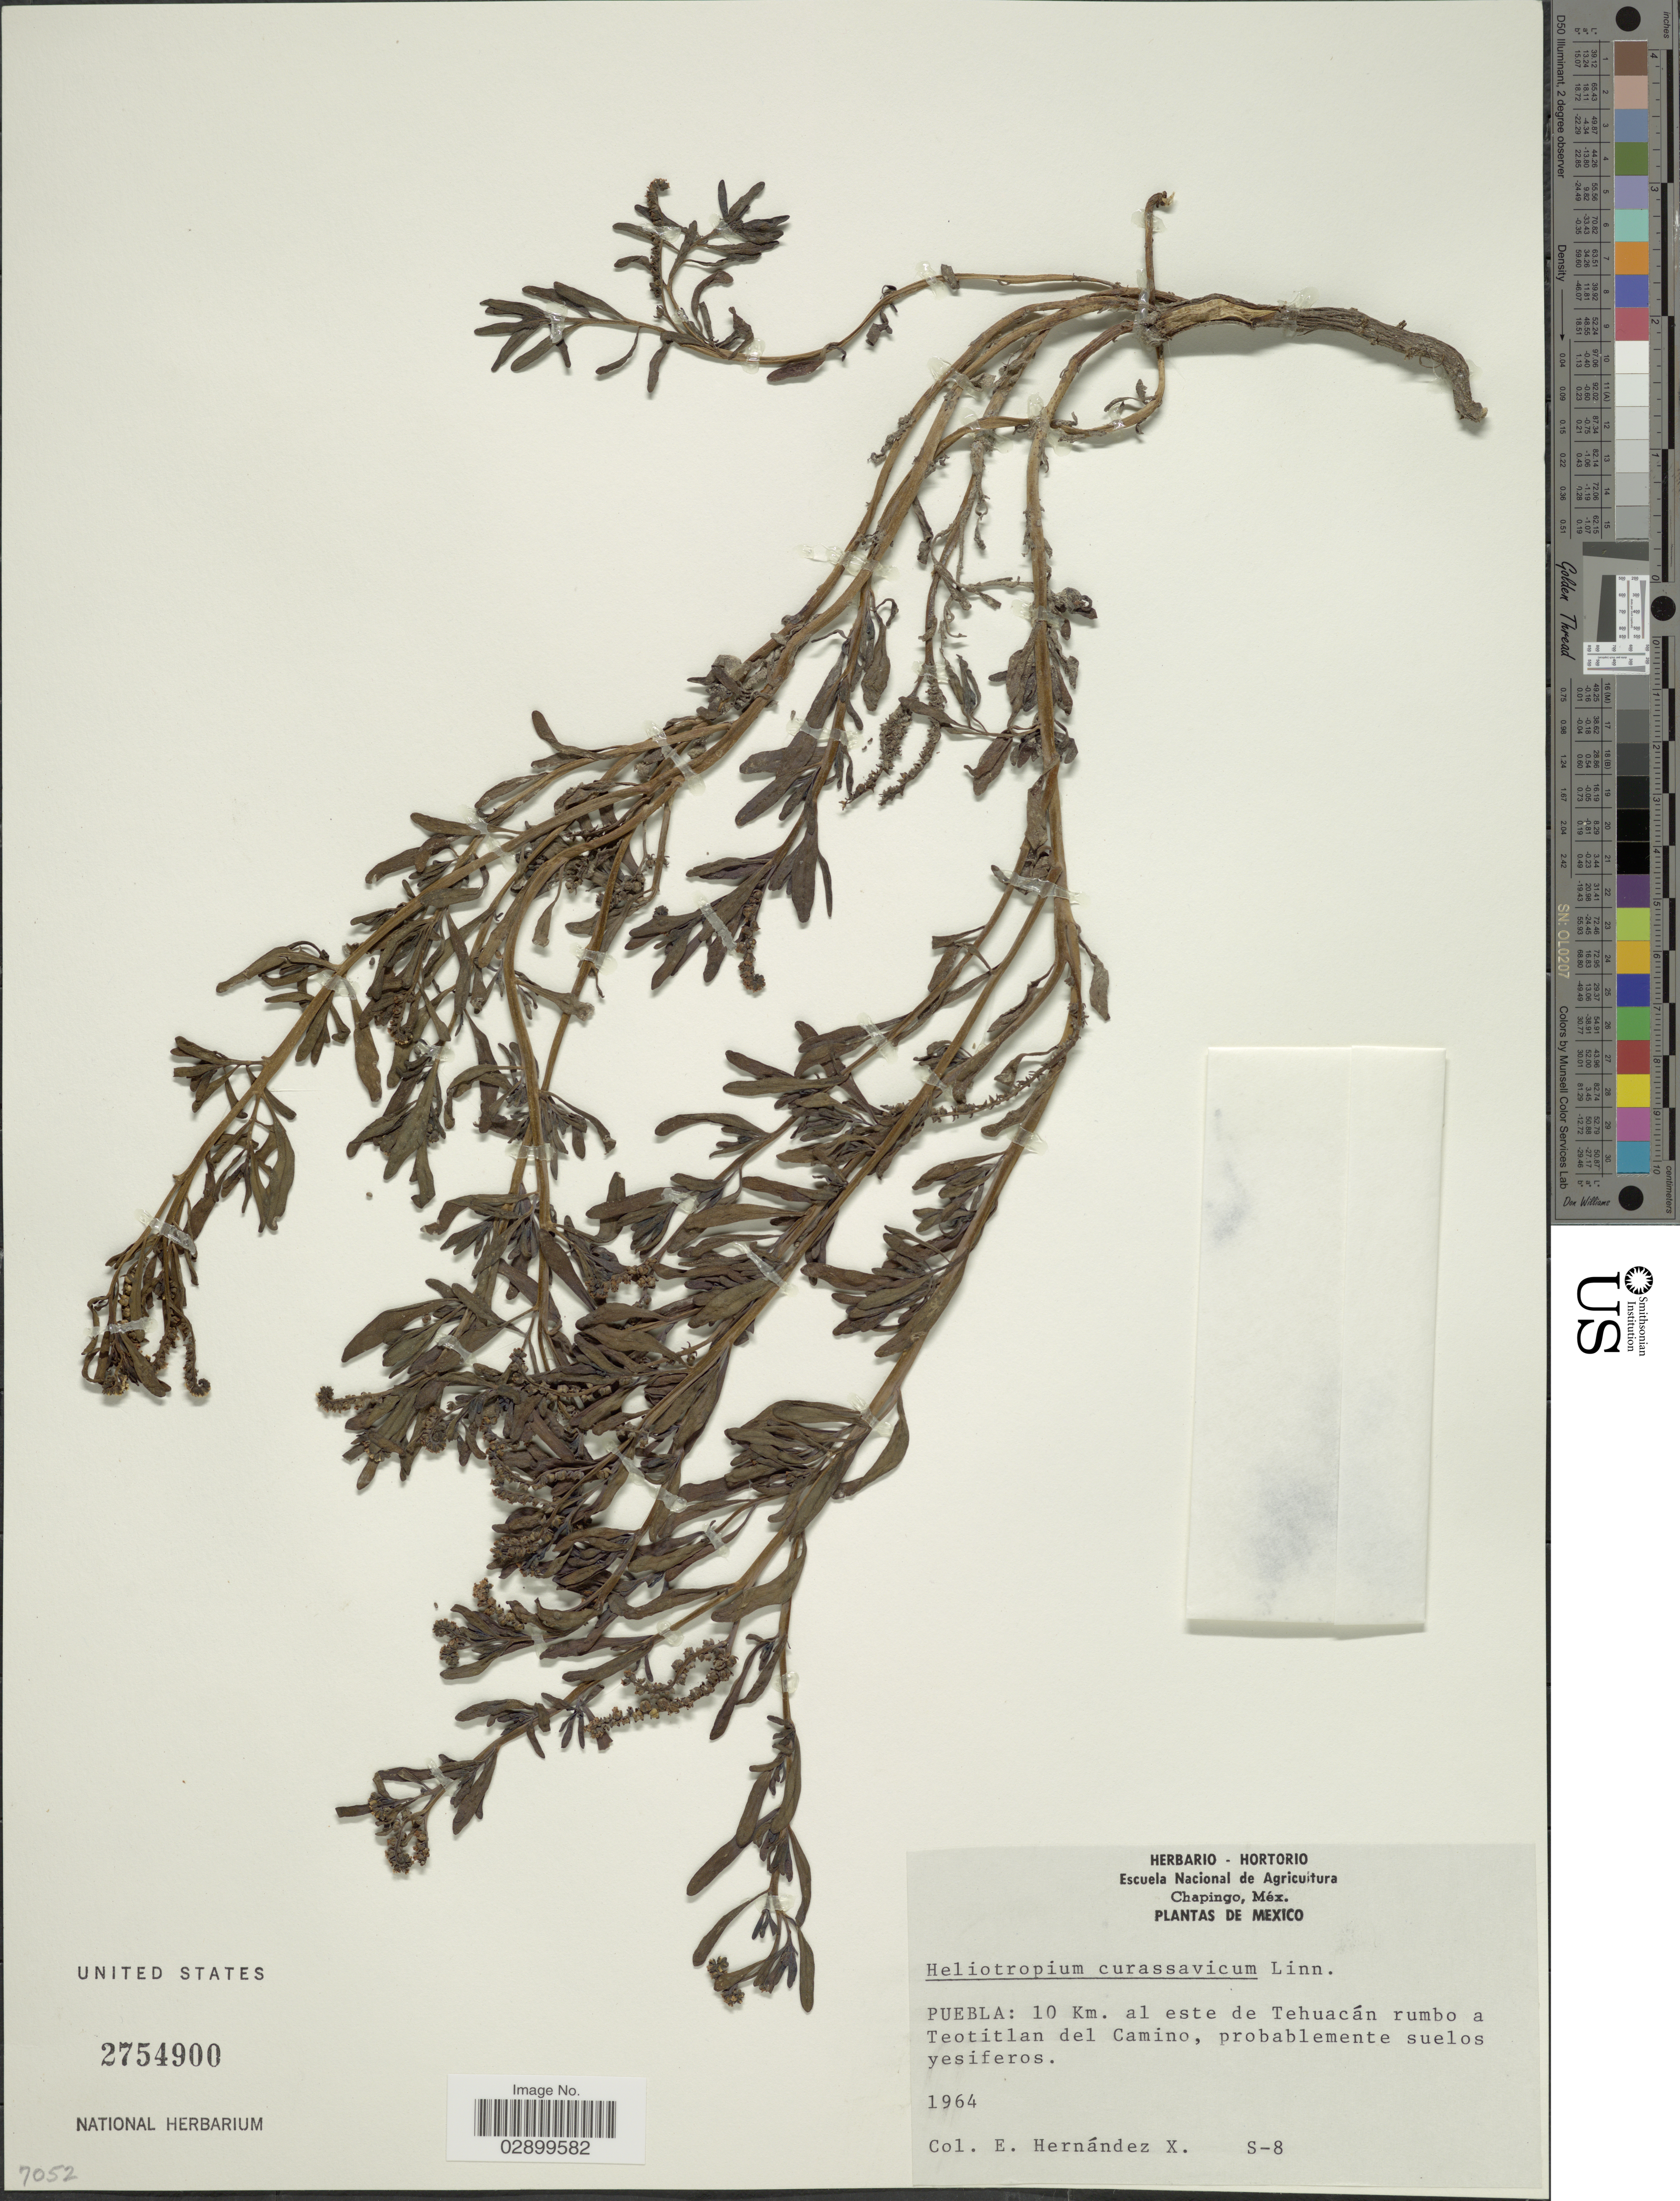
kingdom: Plantae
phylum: Tracheophyta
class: Magnoliopsida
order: Boraginales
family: Heliotropiaceae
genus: Heliotropium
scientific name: Heliotropium curassavicum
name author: L.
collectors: E. Hernandez X.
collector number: S-8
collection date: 1964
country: Mexico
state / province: Puebla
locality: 10 Km. al este de Tehuacán rumbo Teotitlan del Camino.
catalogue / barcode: US 2754900